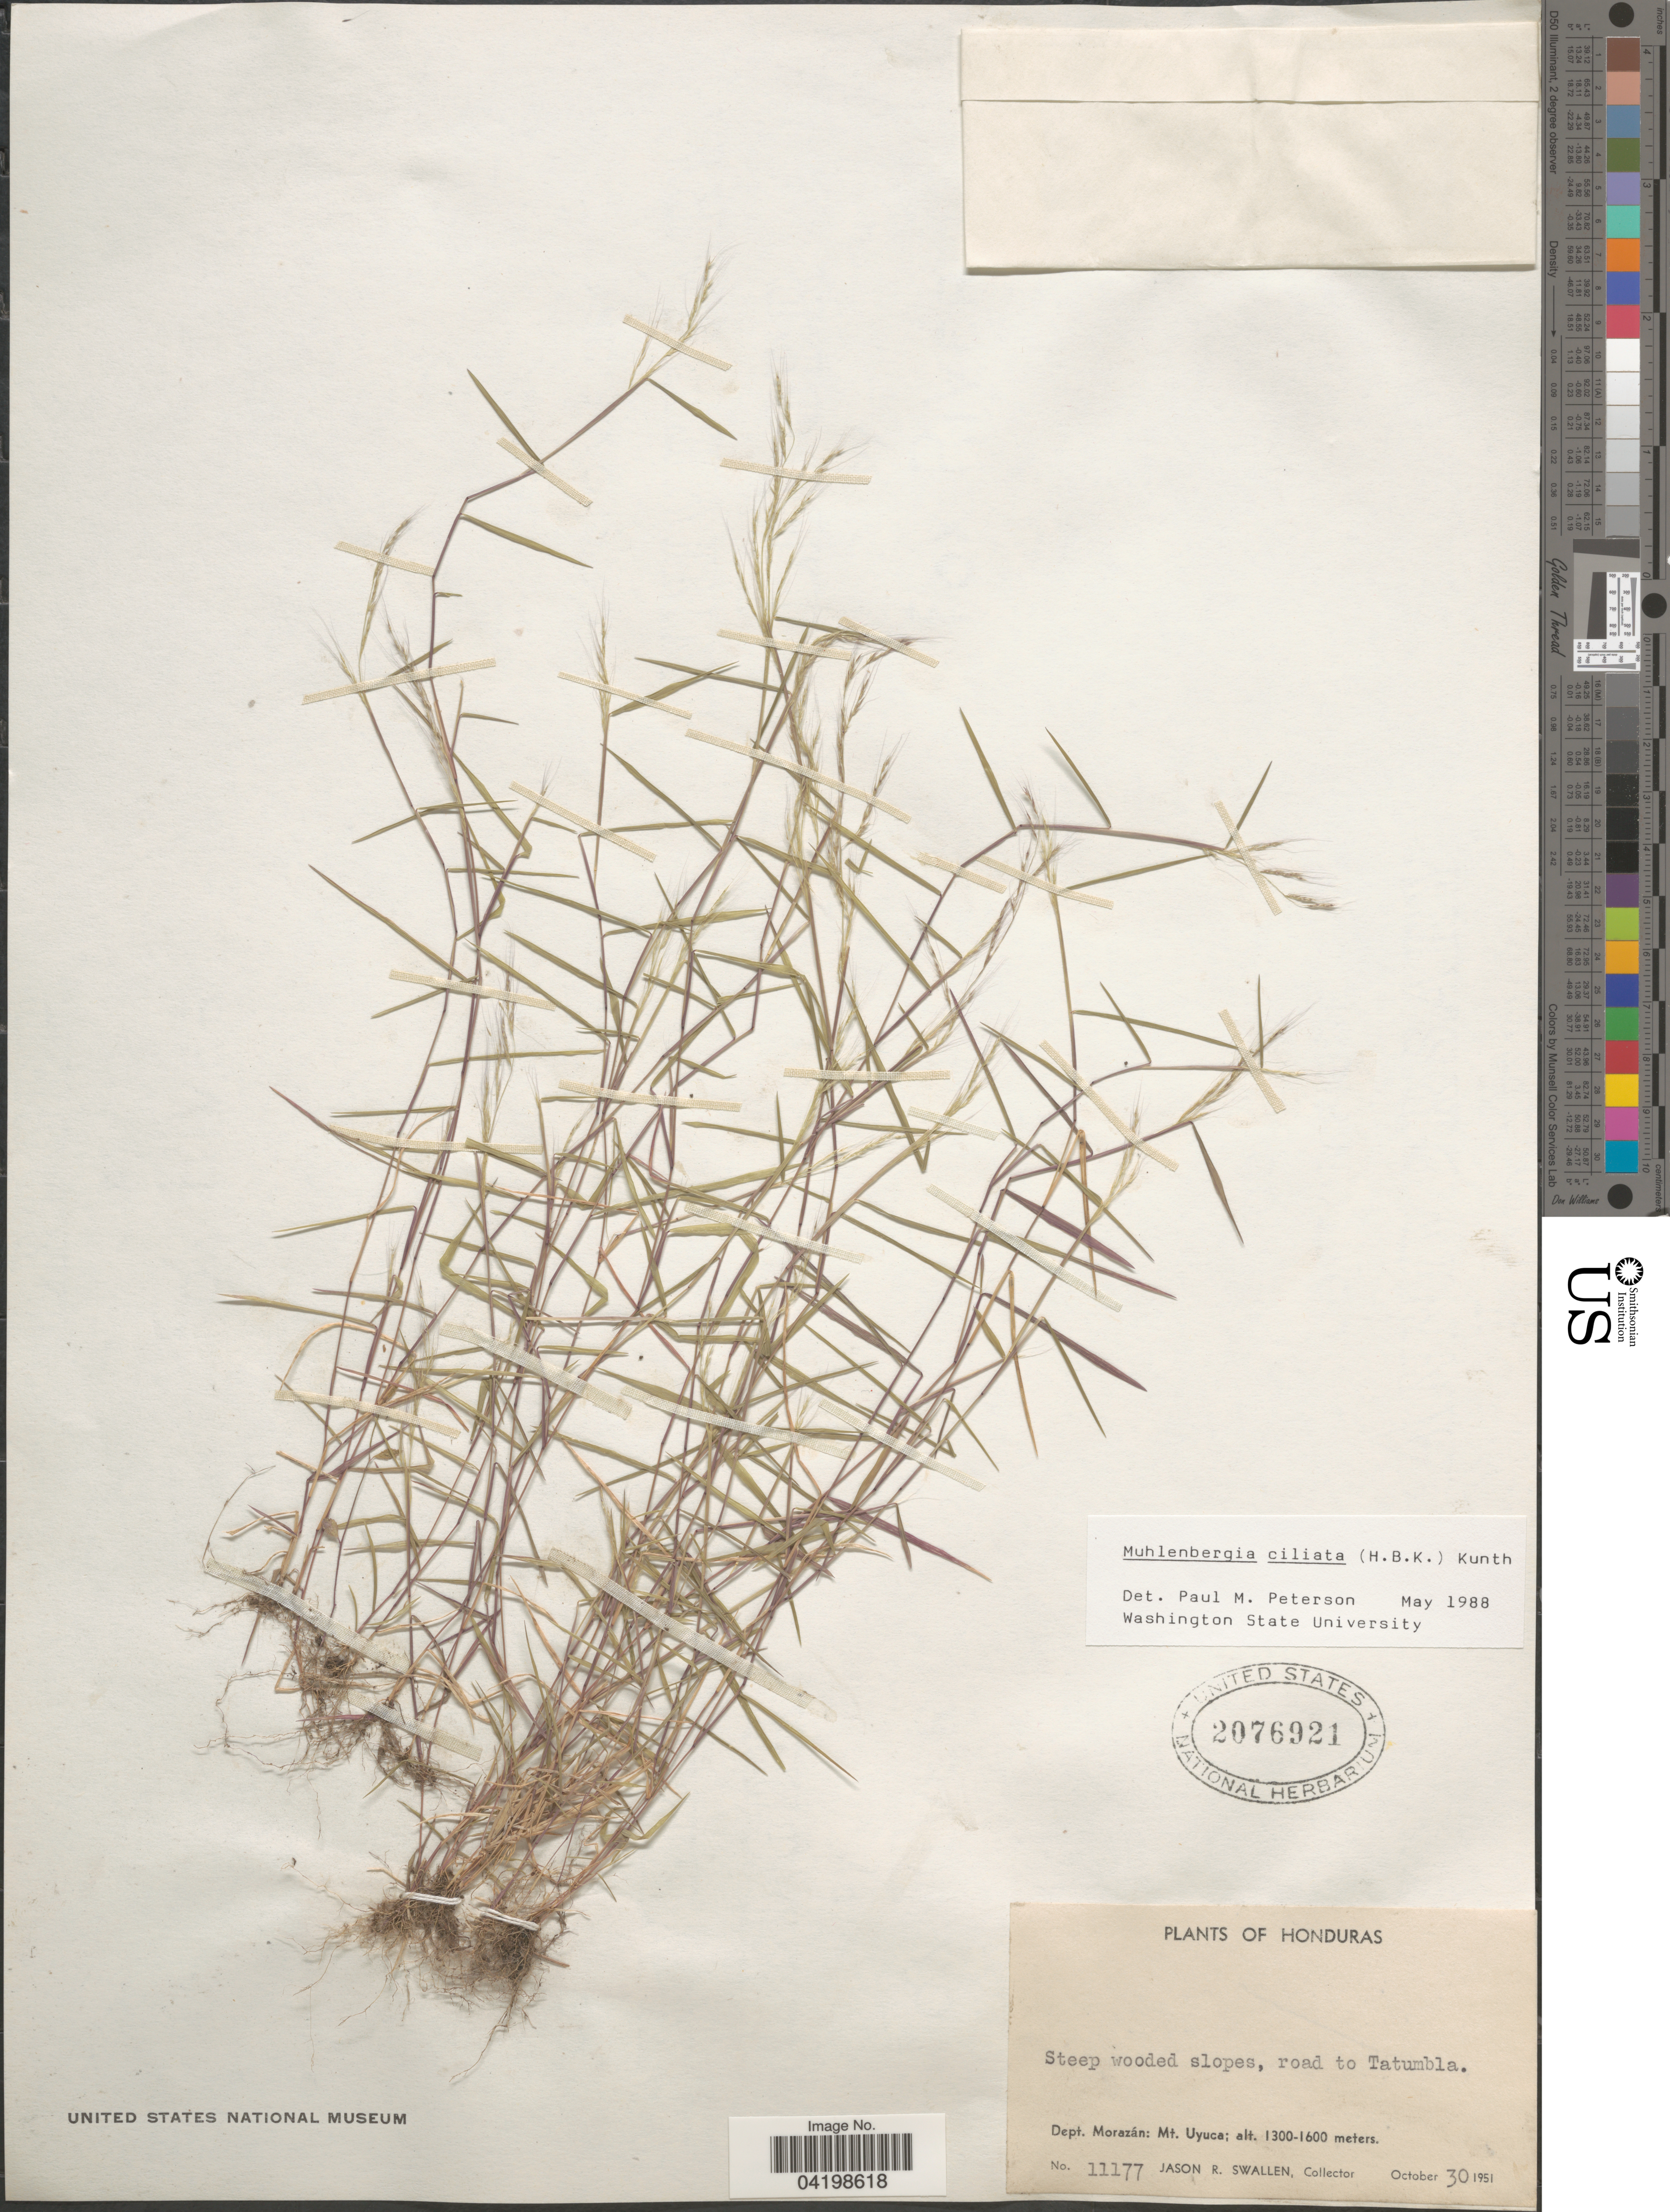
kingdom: Plantae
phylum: Tracheophyta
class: Liliopsida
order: Poales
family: Poaceae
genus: Muhlenbergia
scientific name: Muhlenbergia ciliata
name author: (Kunth) Trin.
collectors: J. R. Swallen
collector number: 11177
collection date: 1951-10-30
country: Honduras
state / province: Fco. Morazán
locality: Steep wooded slopes, road to Tatumbla. Dept. Morazán: Mt. Uyuca.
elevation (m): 1300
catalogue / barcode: US 2076921